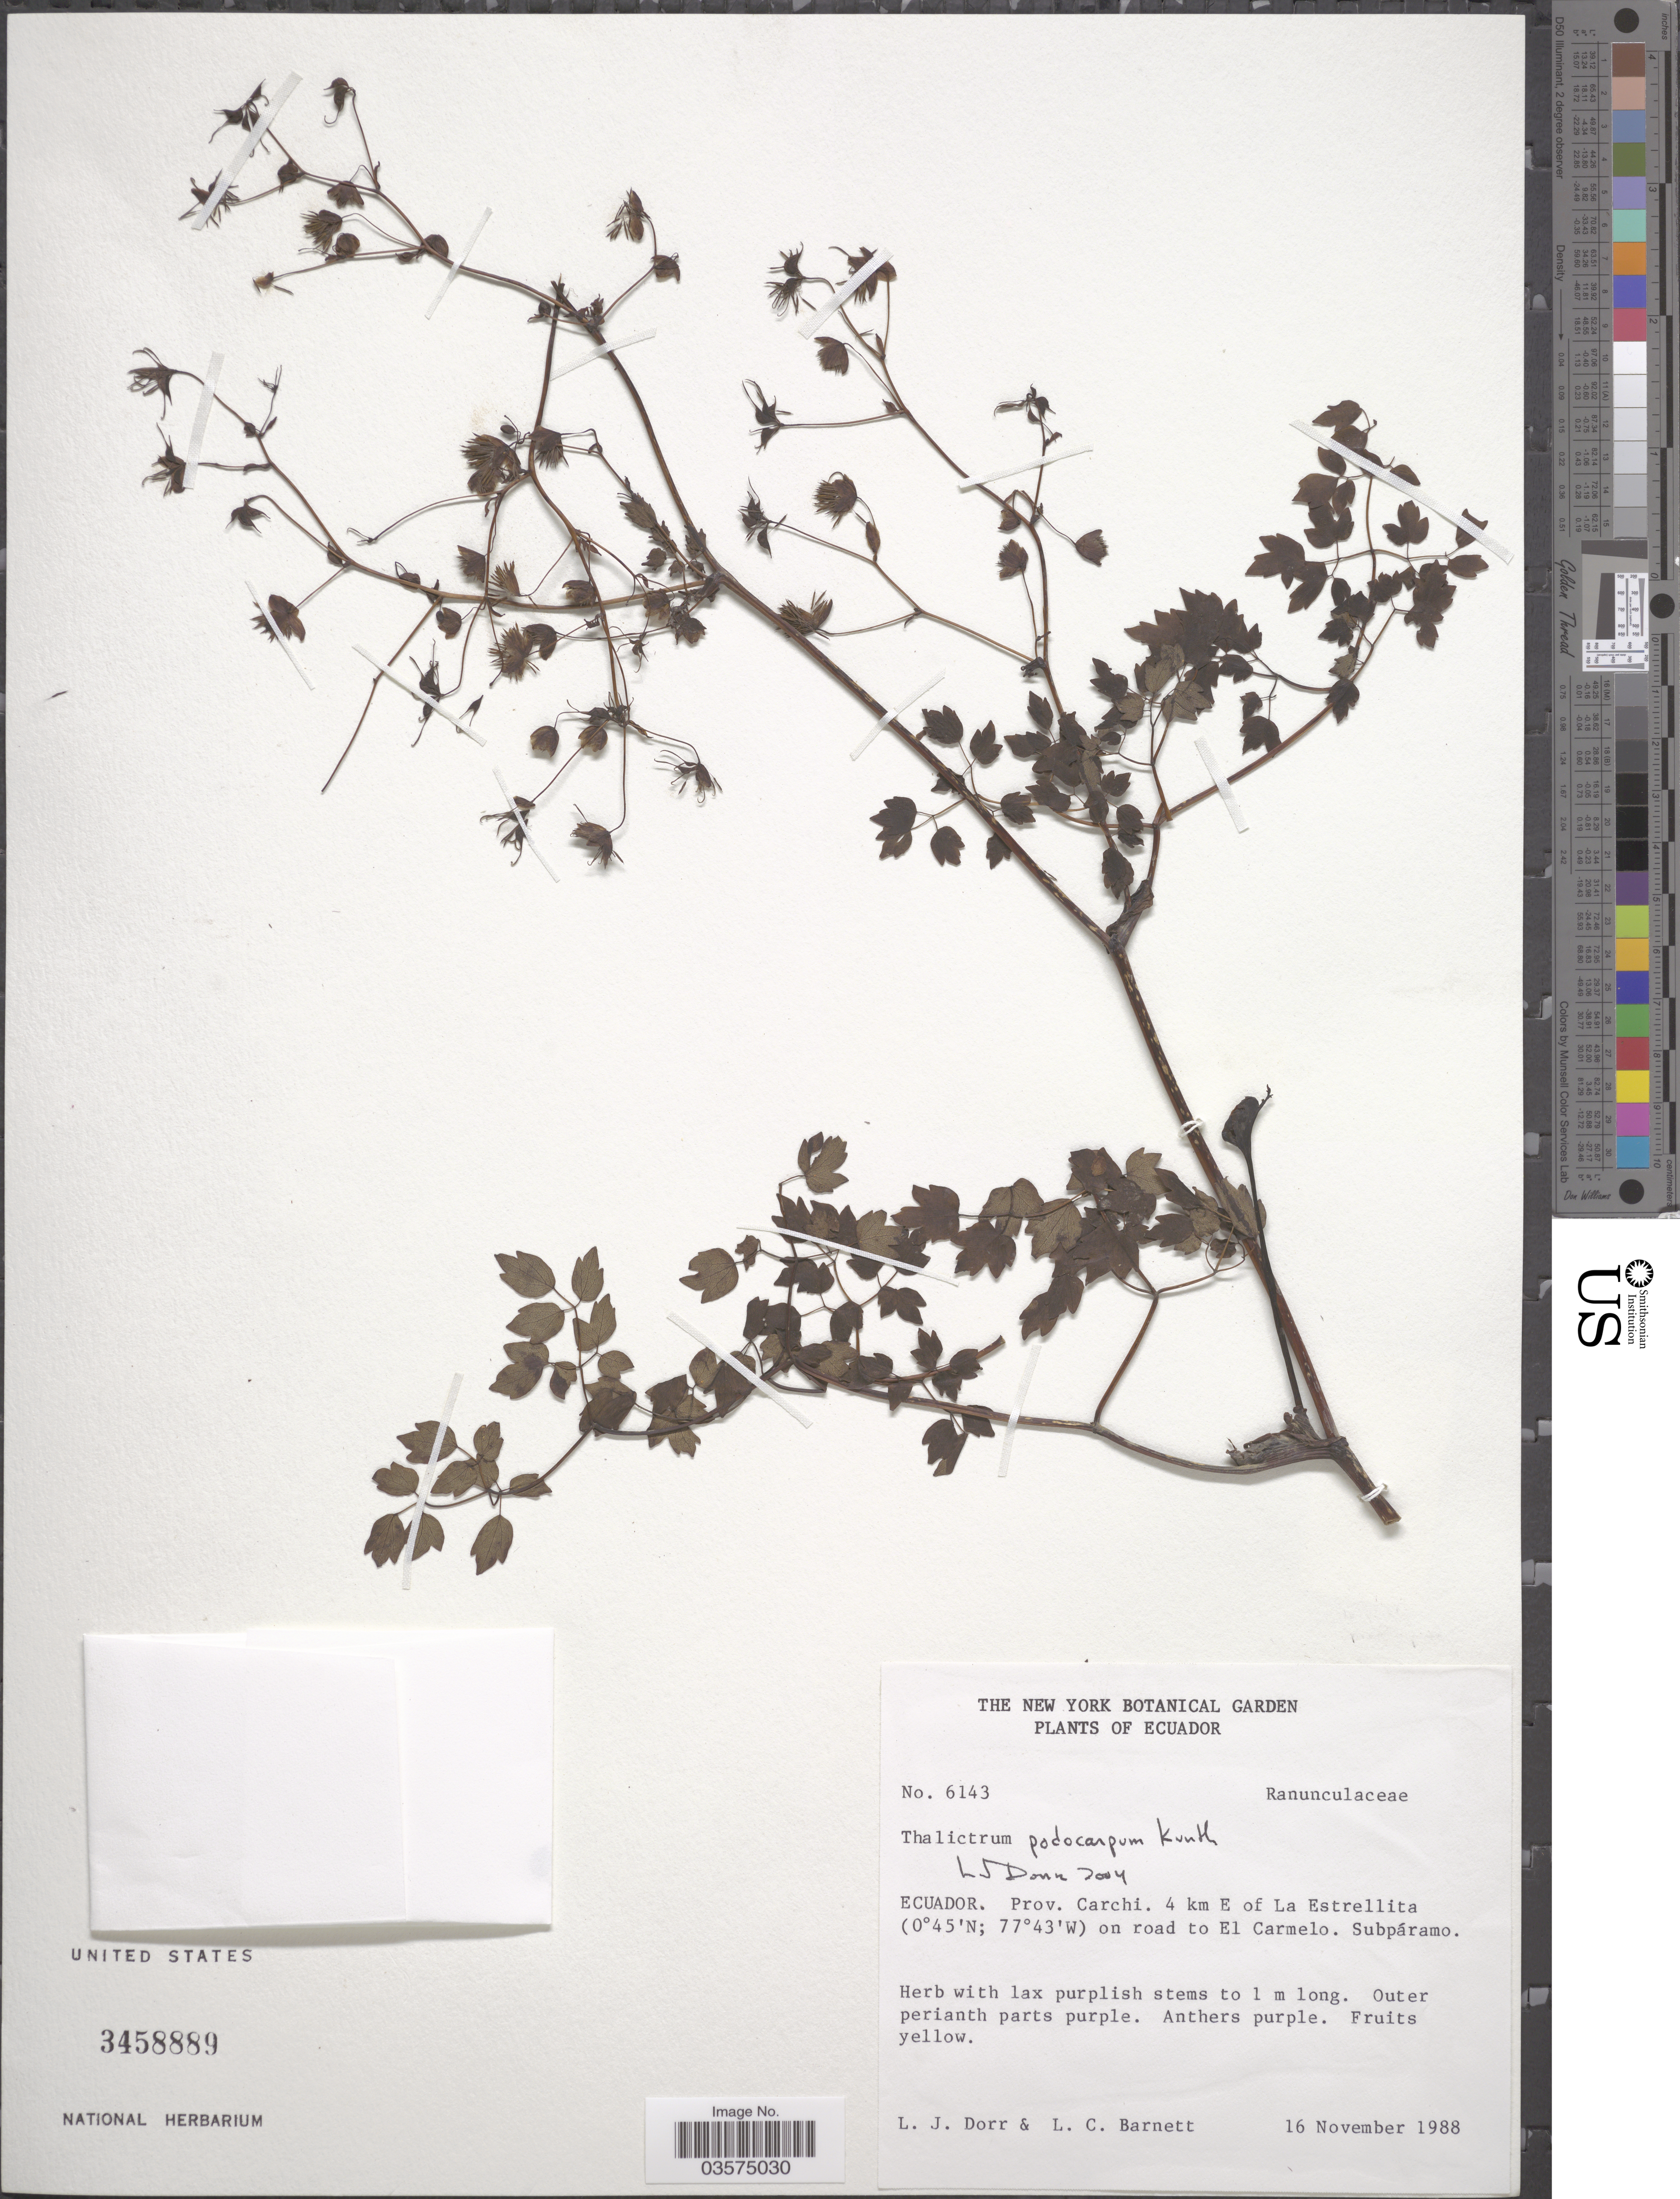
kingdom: Plantae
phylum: Tracheophyta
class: Magnoliopsida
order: Ranunculales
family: Ranunculaceae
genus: Thalictrum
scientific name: Thalictrum podocarpum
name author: Kunth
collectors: L. J. Dorr & L. C. Barnett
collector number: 6143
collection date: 1988-11-16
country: Ecuador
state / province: Carchi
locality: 4 km E of La Estrellita on road to El Carmelo. Subpáramo.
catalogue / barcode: US 3458889